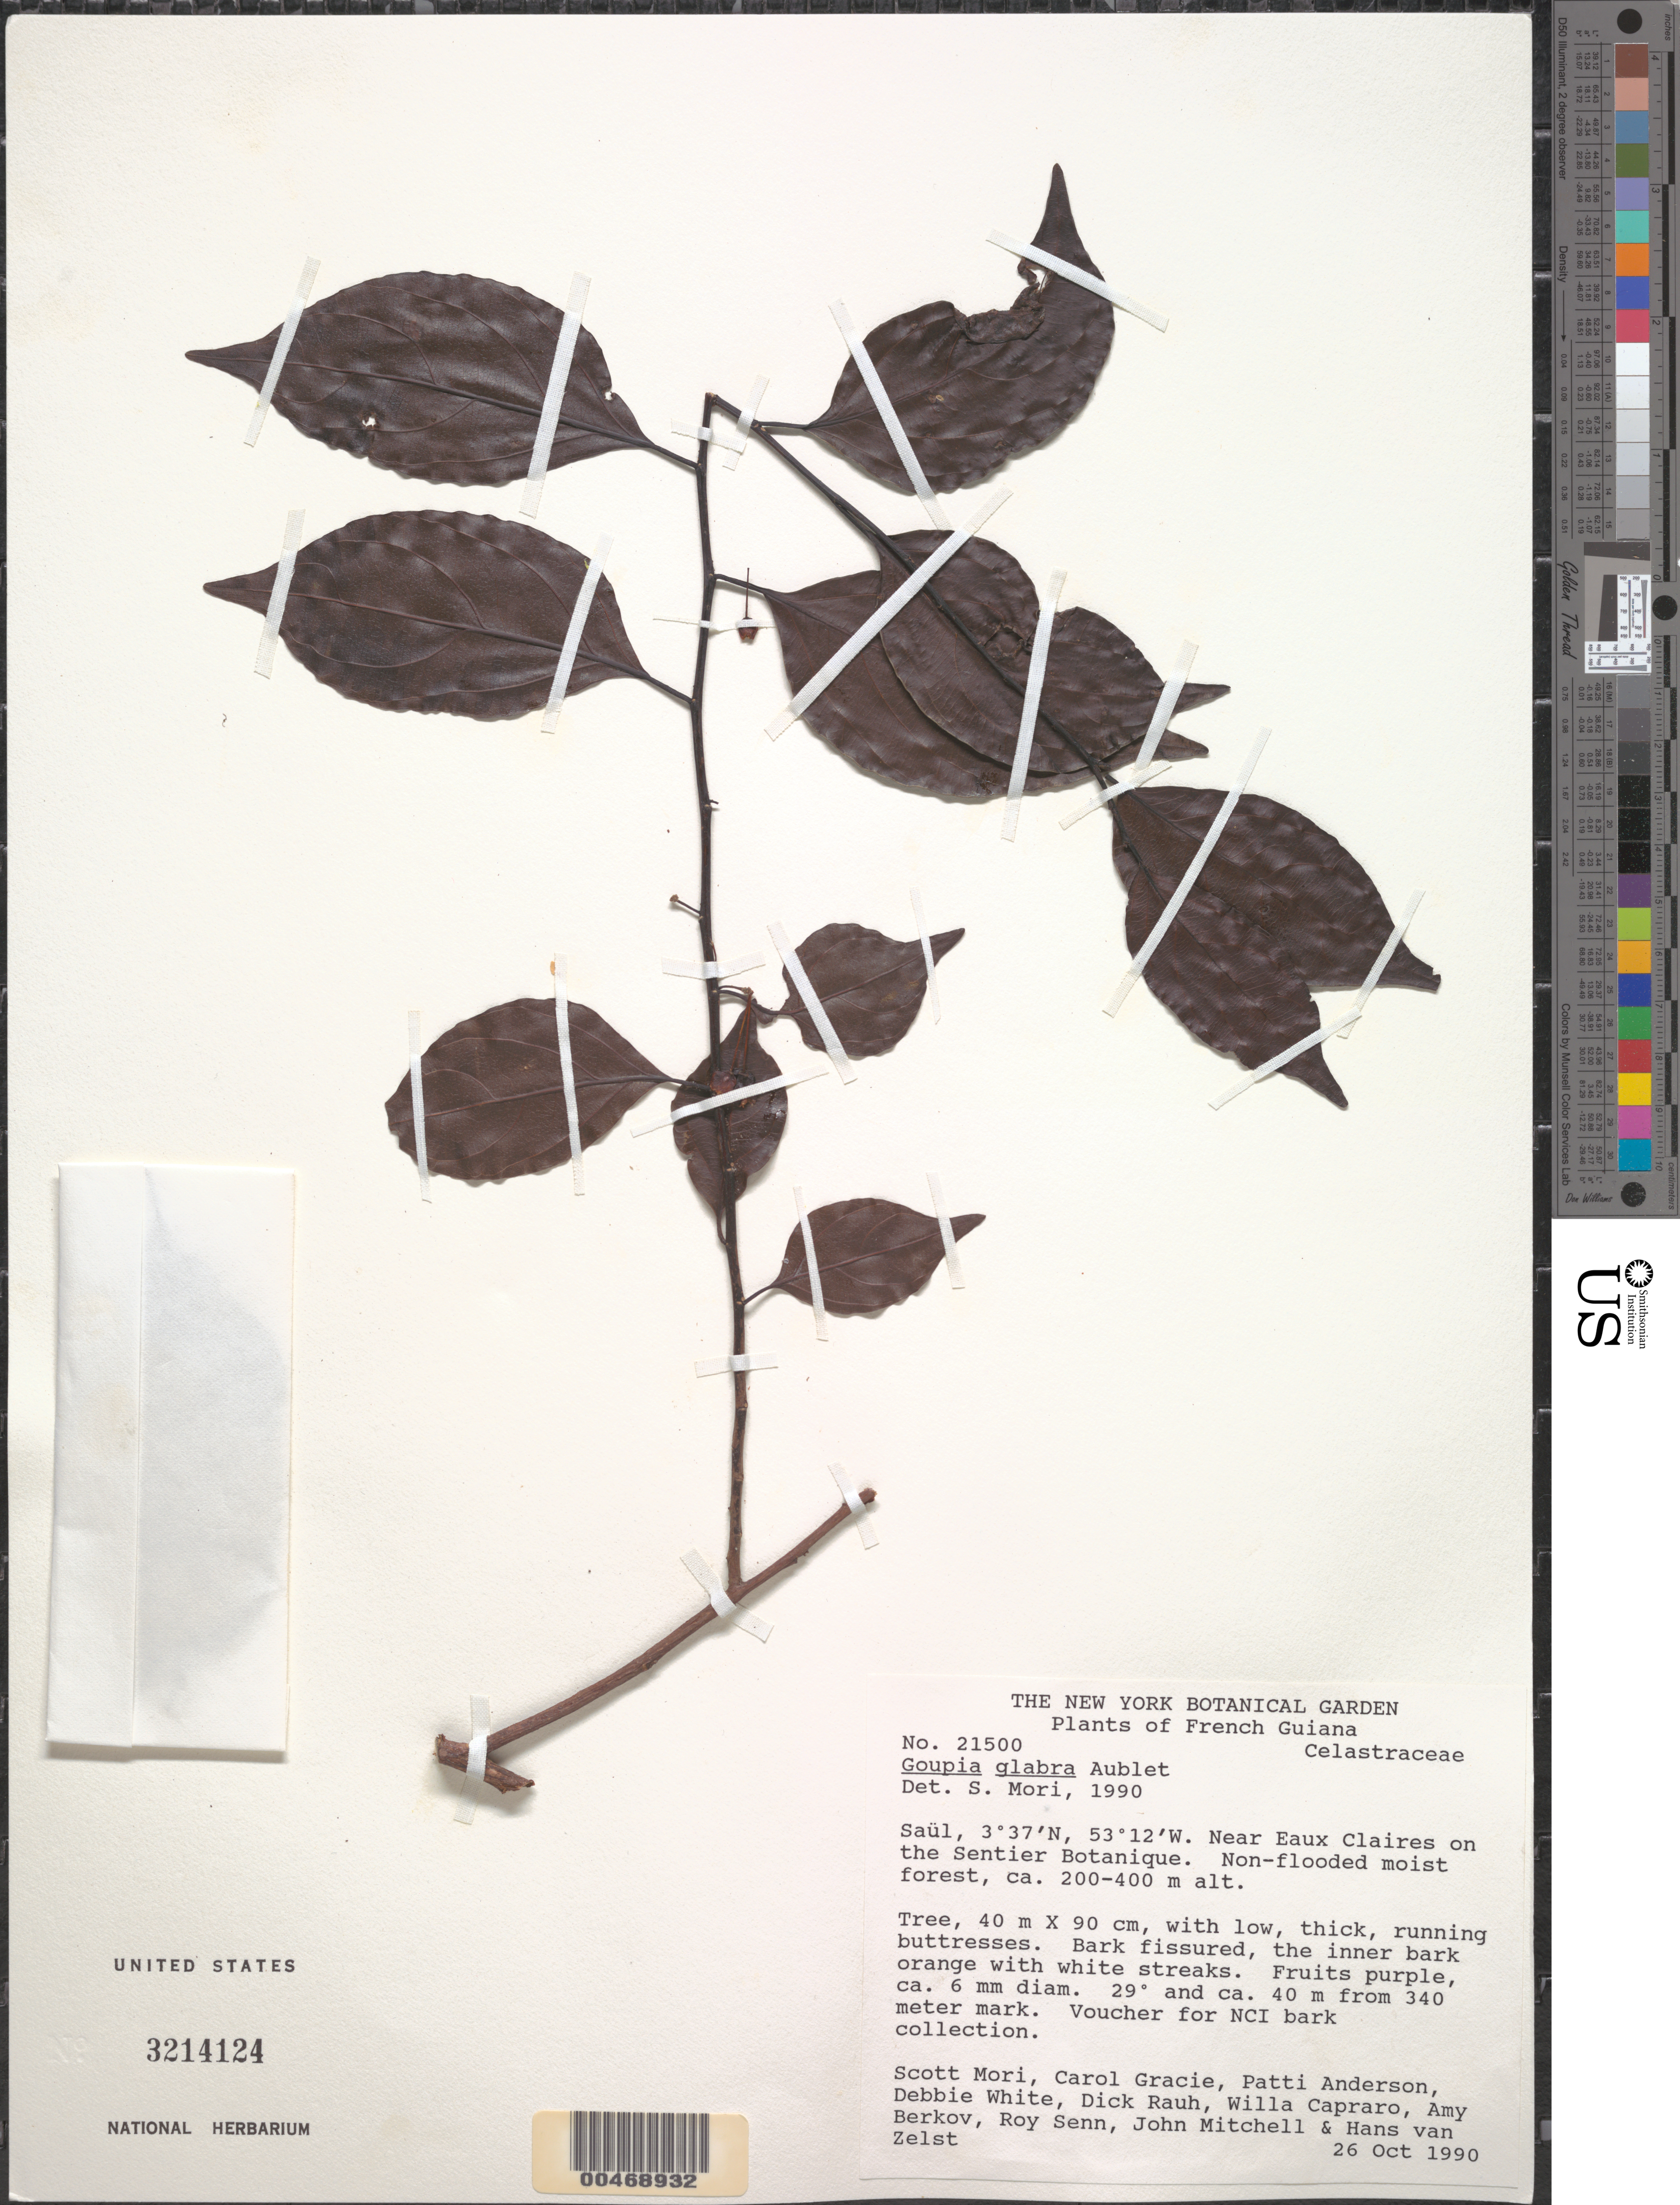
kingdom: Plantae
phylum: Tracheophyta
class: Magnoliopsida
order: Malpighiales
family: Goupiaceae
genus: Goupia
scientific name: Goupia glabra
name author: Aubl.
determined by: Mori, Scott A.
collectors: S. Mori et al.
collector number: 21500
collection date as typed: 26-Oct-90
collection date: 1990-10-26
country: French Guiana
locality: Saül, near Eaux Claires on the Sentier Botanique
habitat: Non-flooded moist forest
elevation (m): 200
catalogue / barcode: US 3214124